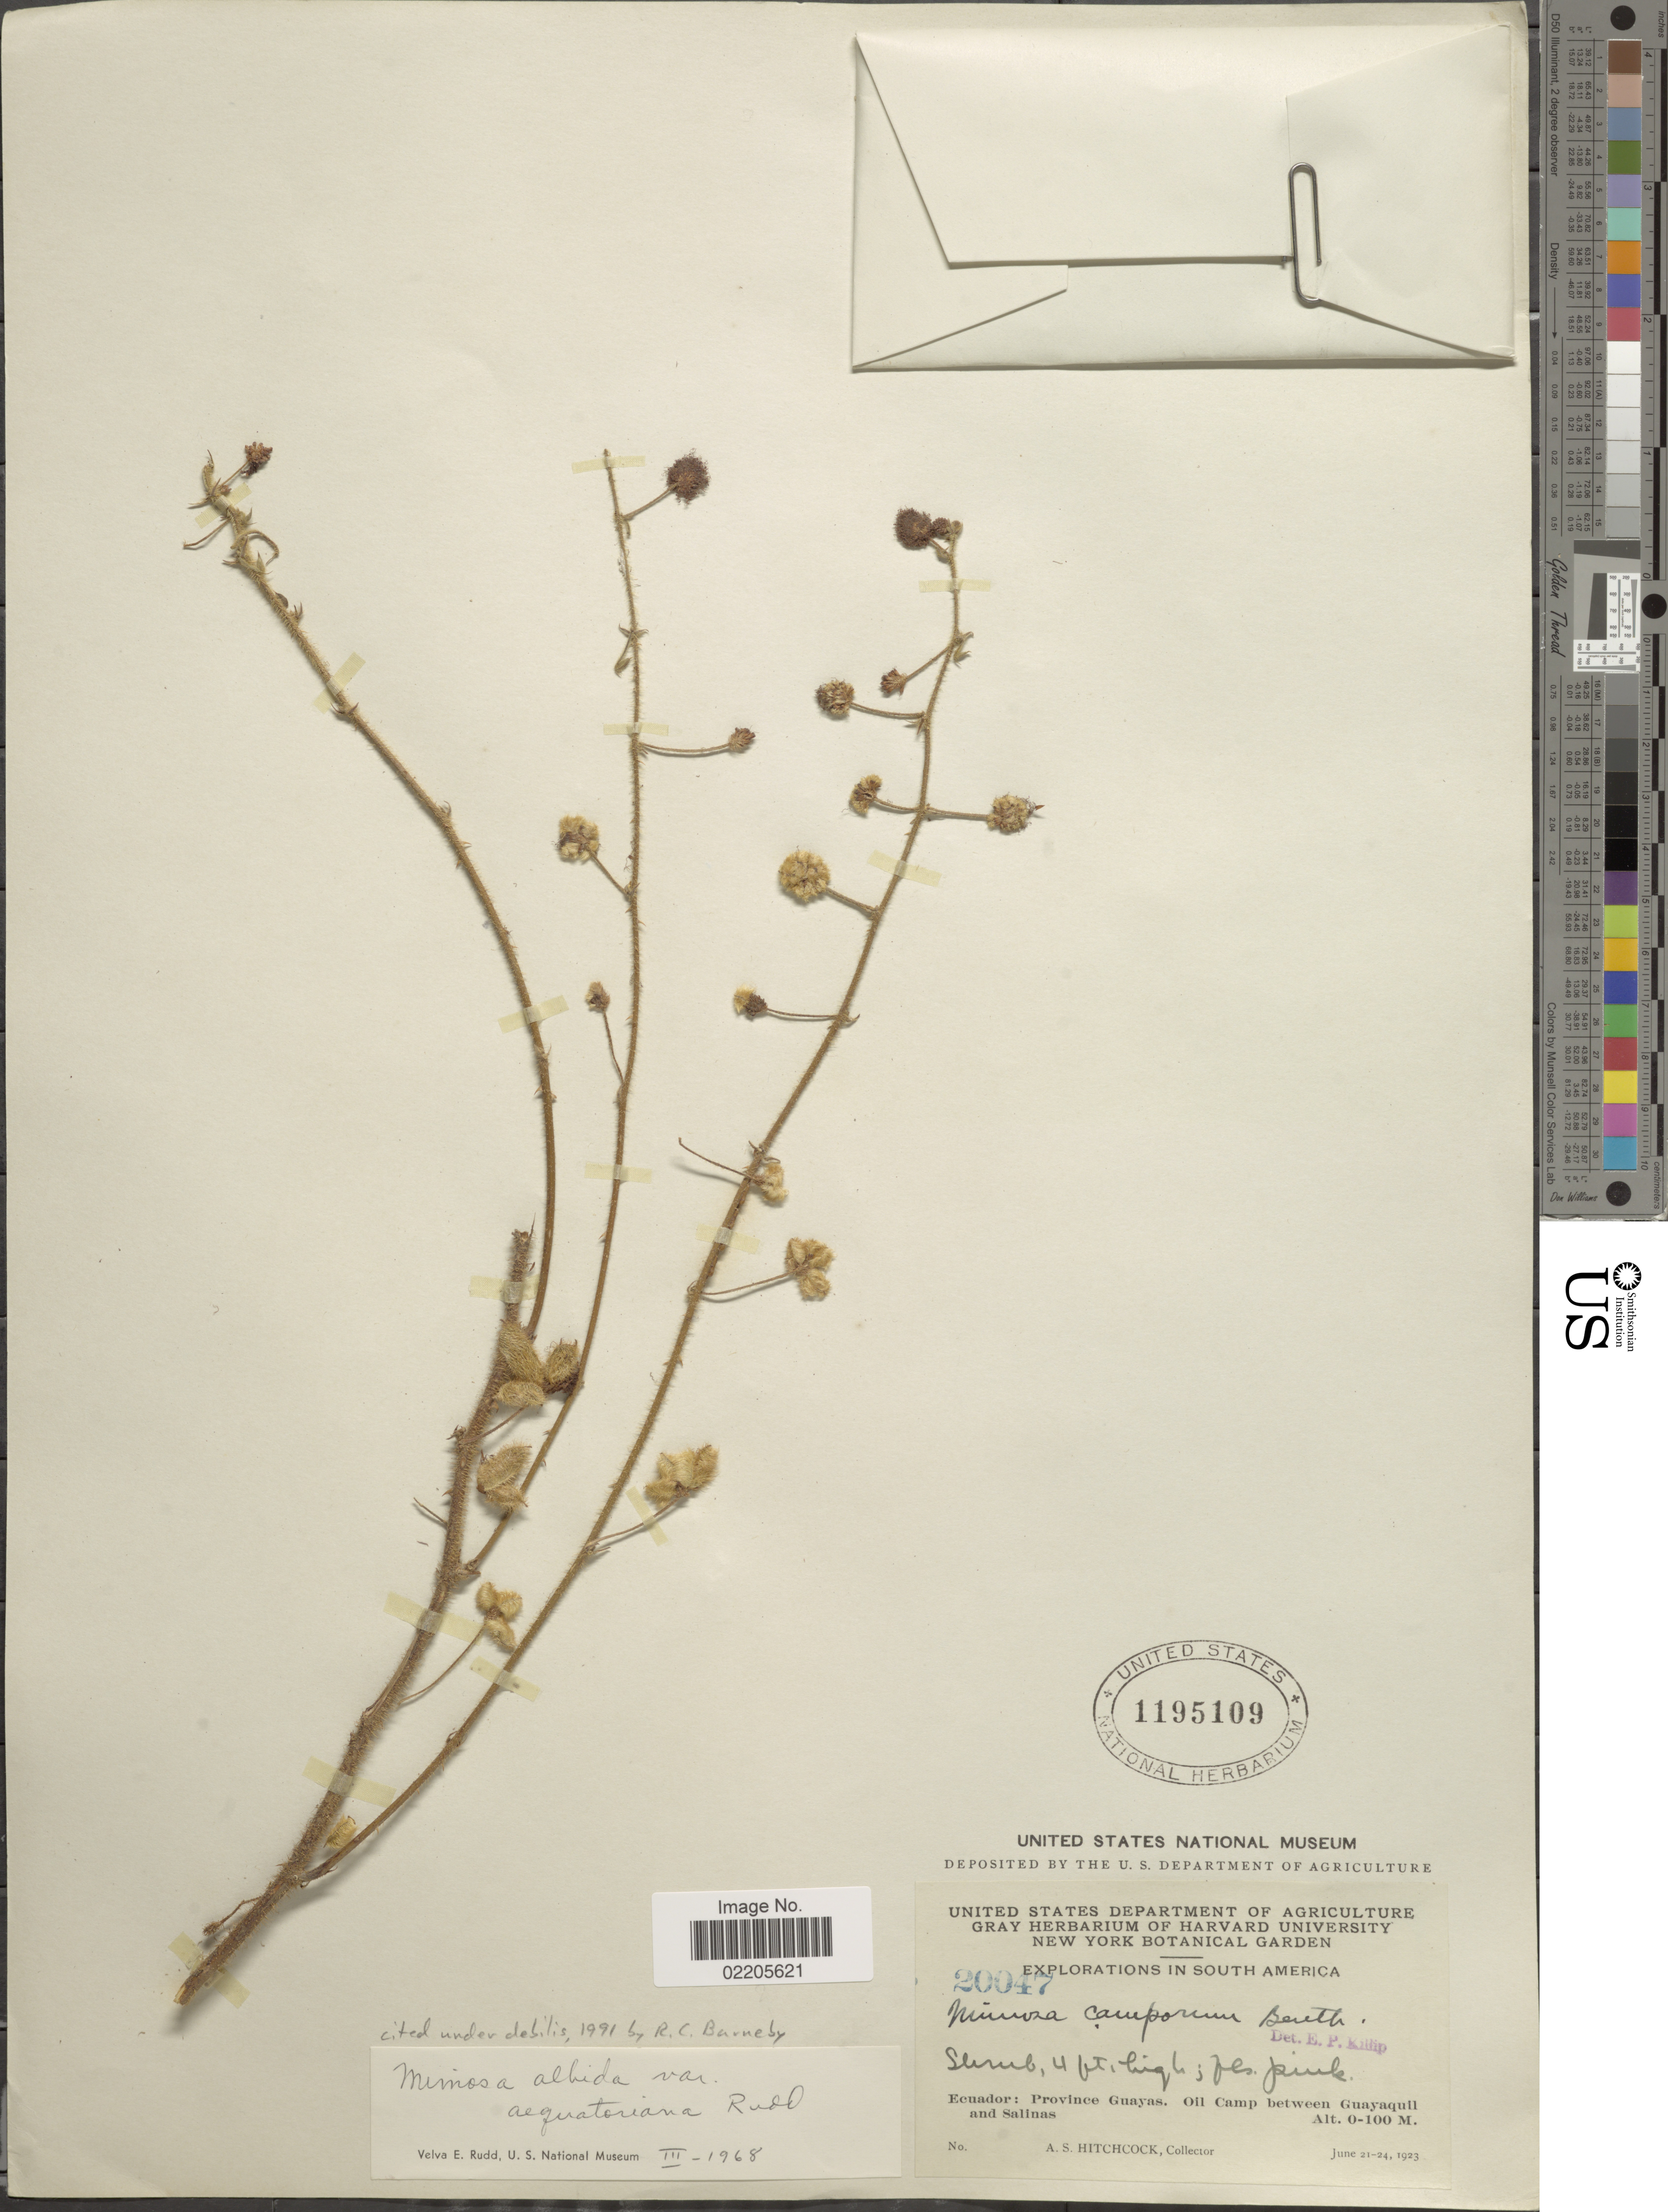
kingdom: Plantae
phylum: Tracheophyta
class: Magnoliopsida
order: Fabales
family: Fabaceae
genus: Mimosa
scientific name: Mimosa debilis var. aequatoriana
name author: (Rudd) Barneby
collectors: A. S. Hitchcock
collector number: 20047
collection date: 1923-06-21/1923-06-24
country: Ecuador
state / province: Guayas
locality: Province Guayas. Oil Camp between Guayaquil and Salinas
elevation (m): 0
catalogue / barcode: US 1195109